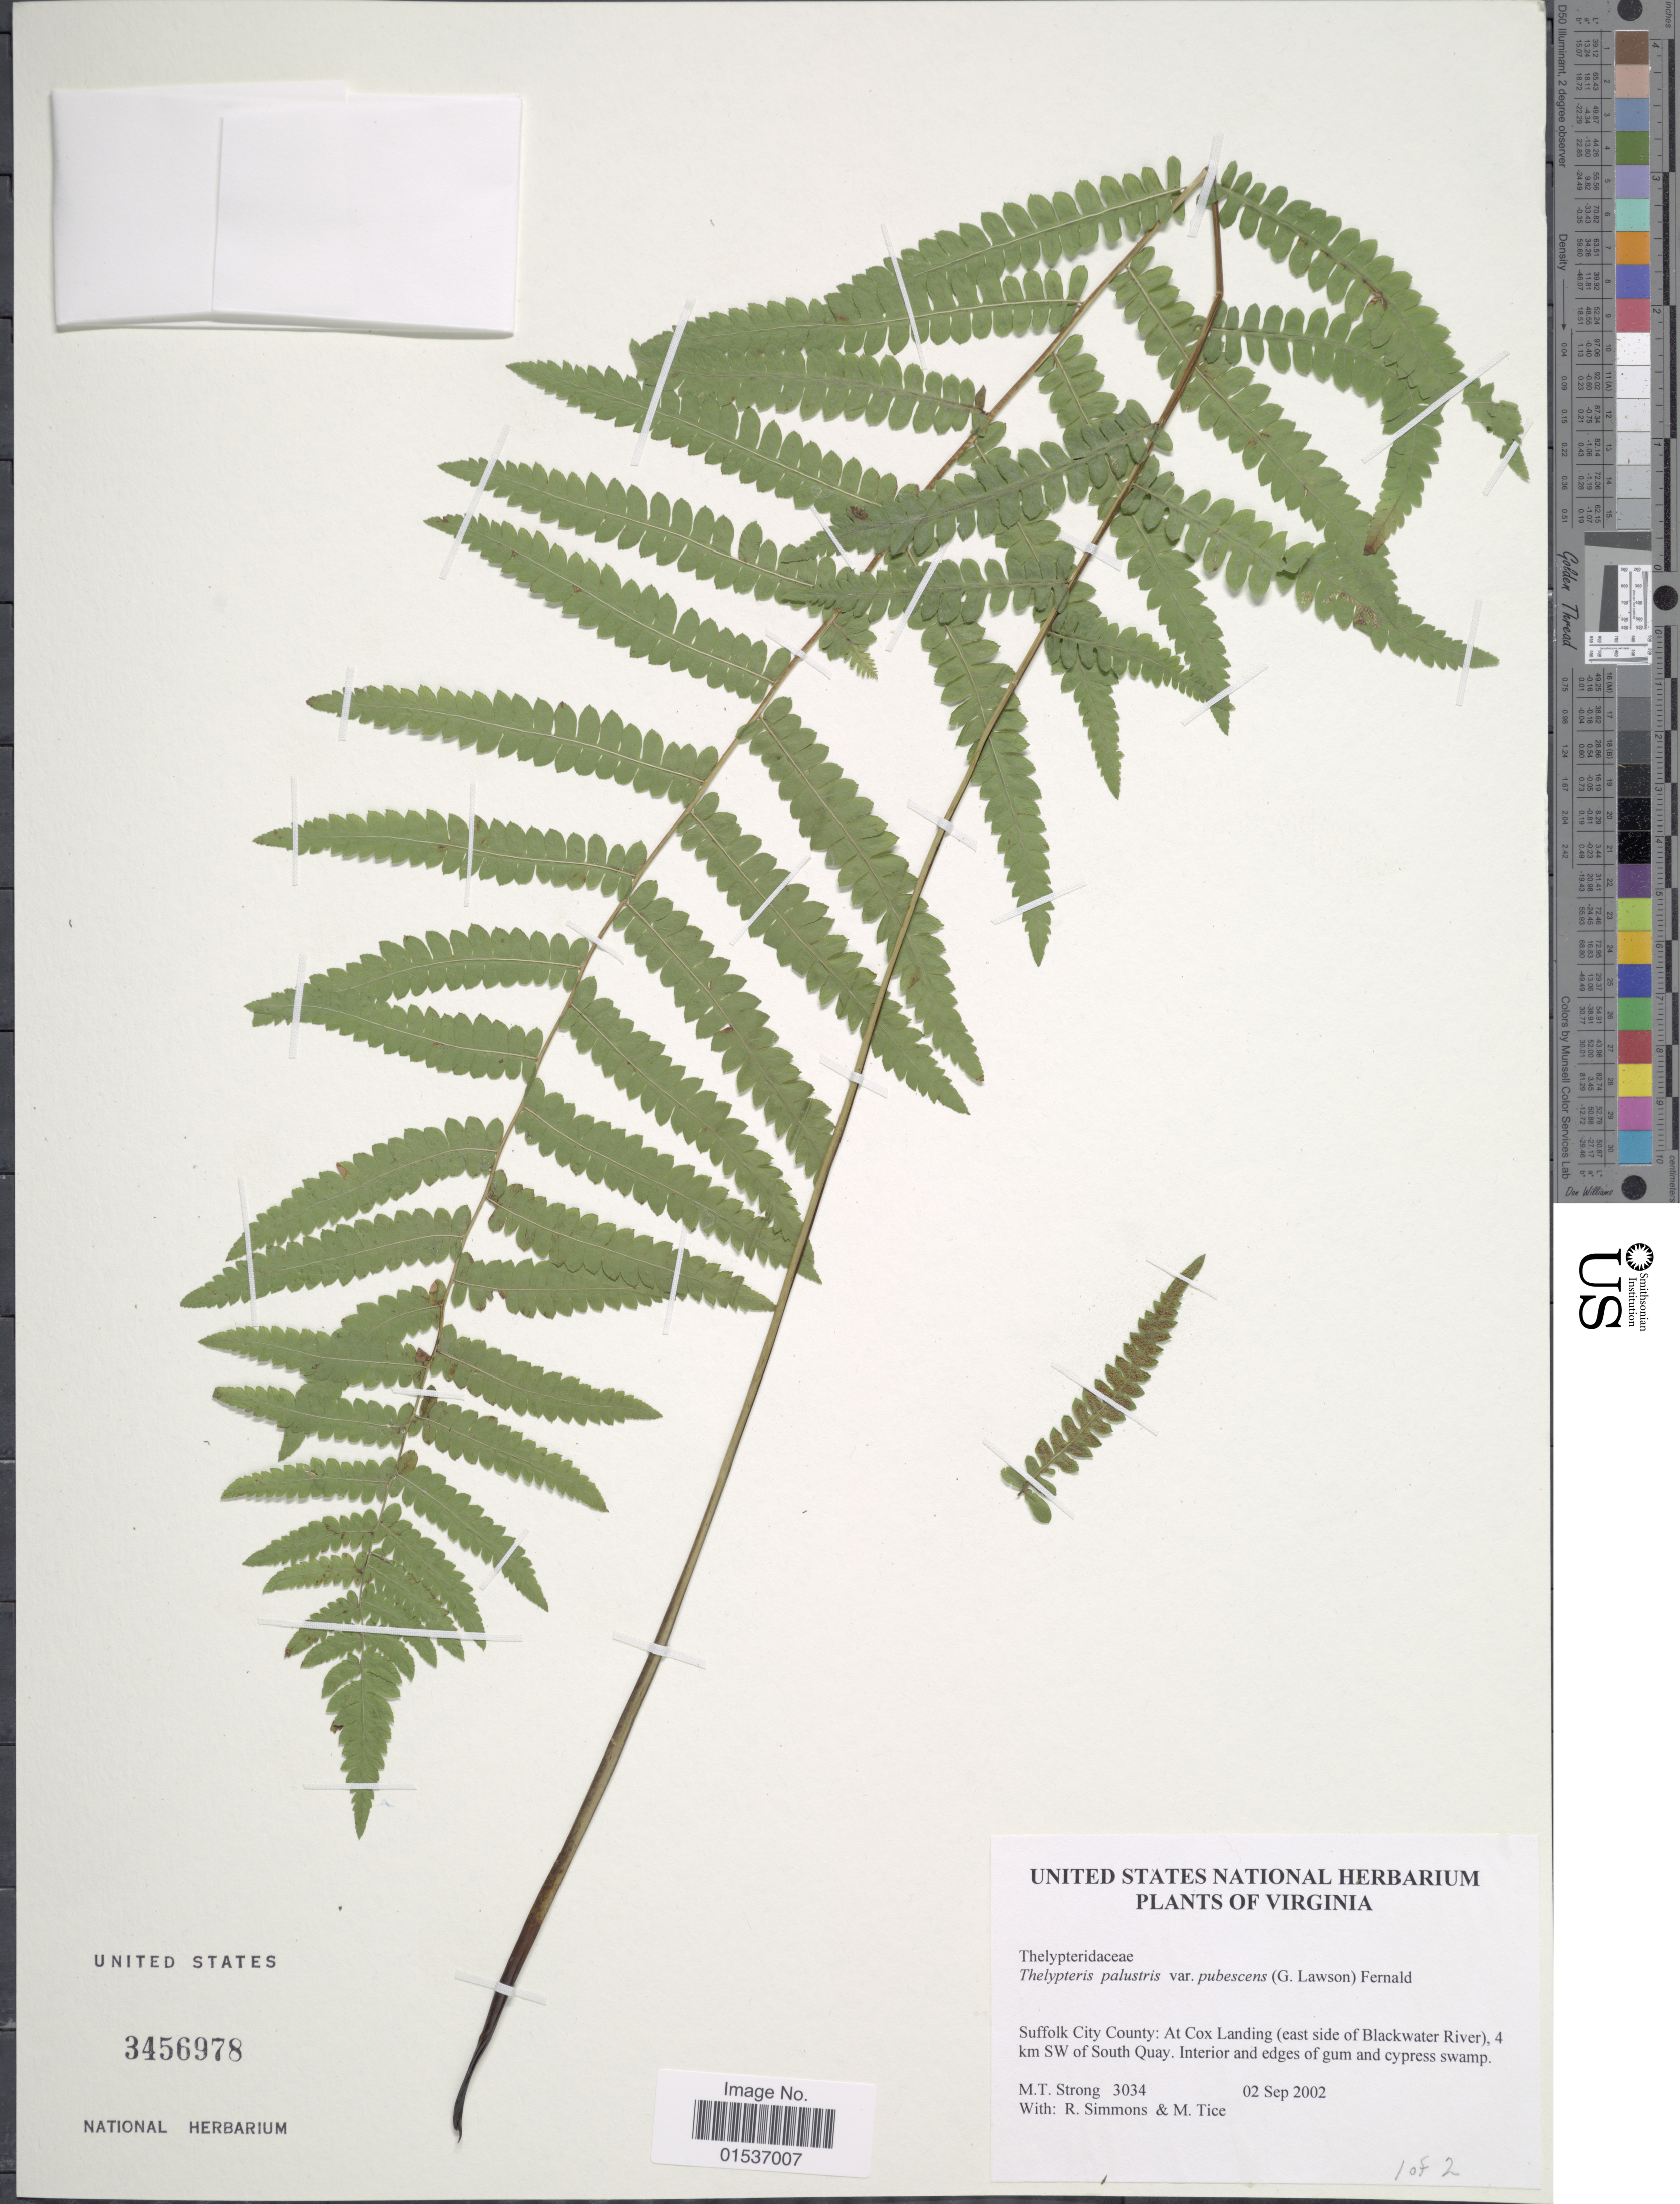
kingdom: Plantae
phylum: Tracheophyta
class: Polypodiopsida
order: Polypodiales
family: Thelypteridaceae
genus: Thelypteris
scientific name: Thelypteris palustris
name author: (Salisb.) Schott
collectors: M. T. Strong, R. Simmons & M. Tice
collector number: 3034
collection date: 2002-09-02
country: United States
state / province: Virginia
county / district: City of Suffolk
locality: At Cox Landing (east side of Blackwater River), 4 km SW of South Quay.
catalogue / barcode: US 3456978